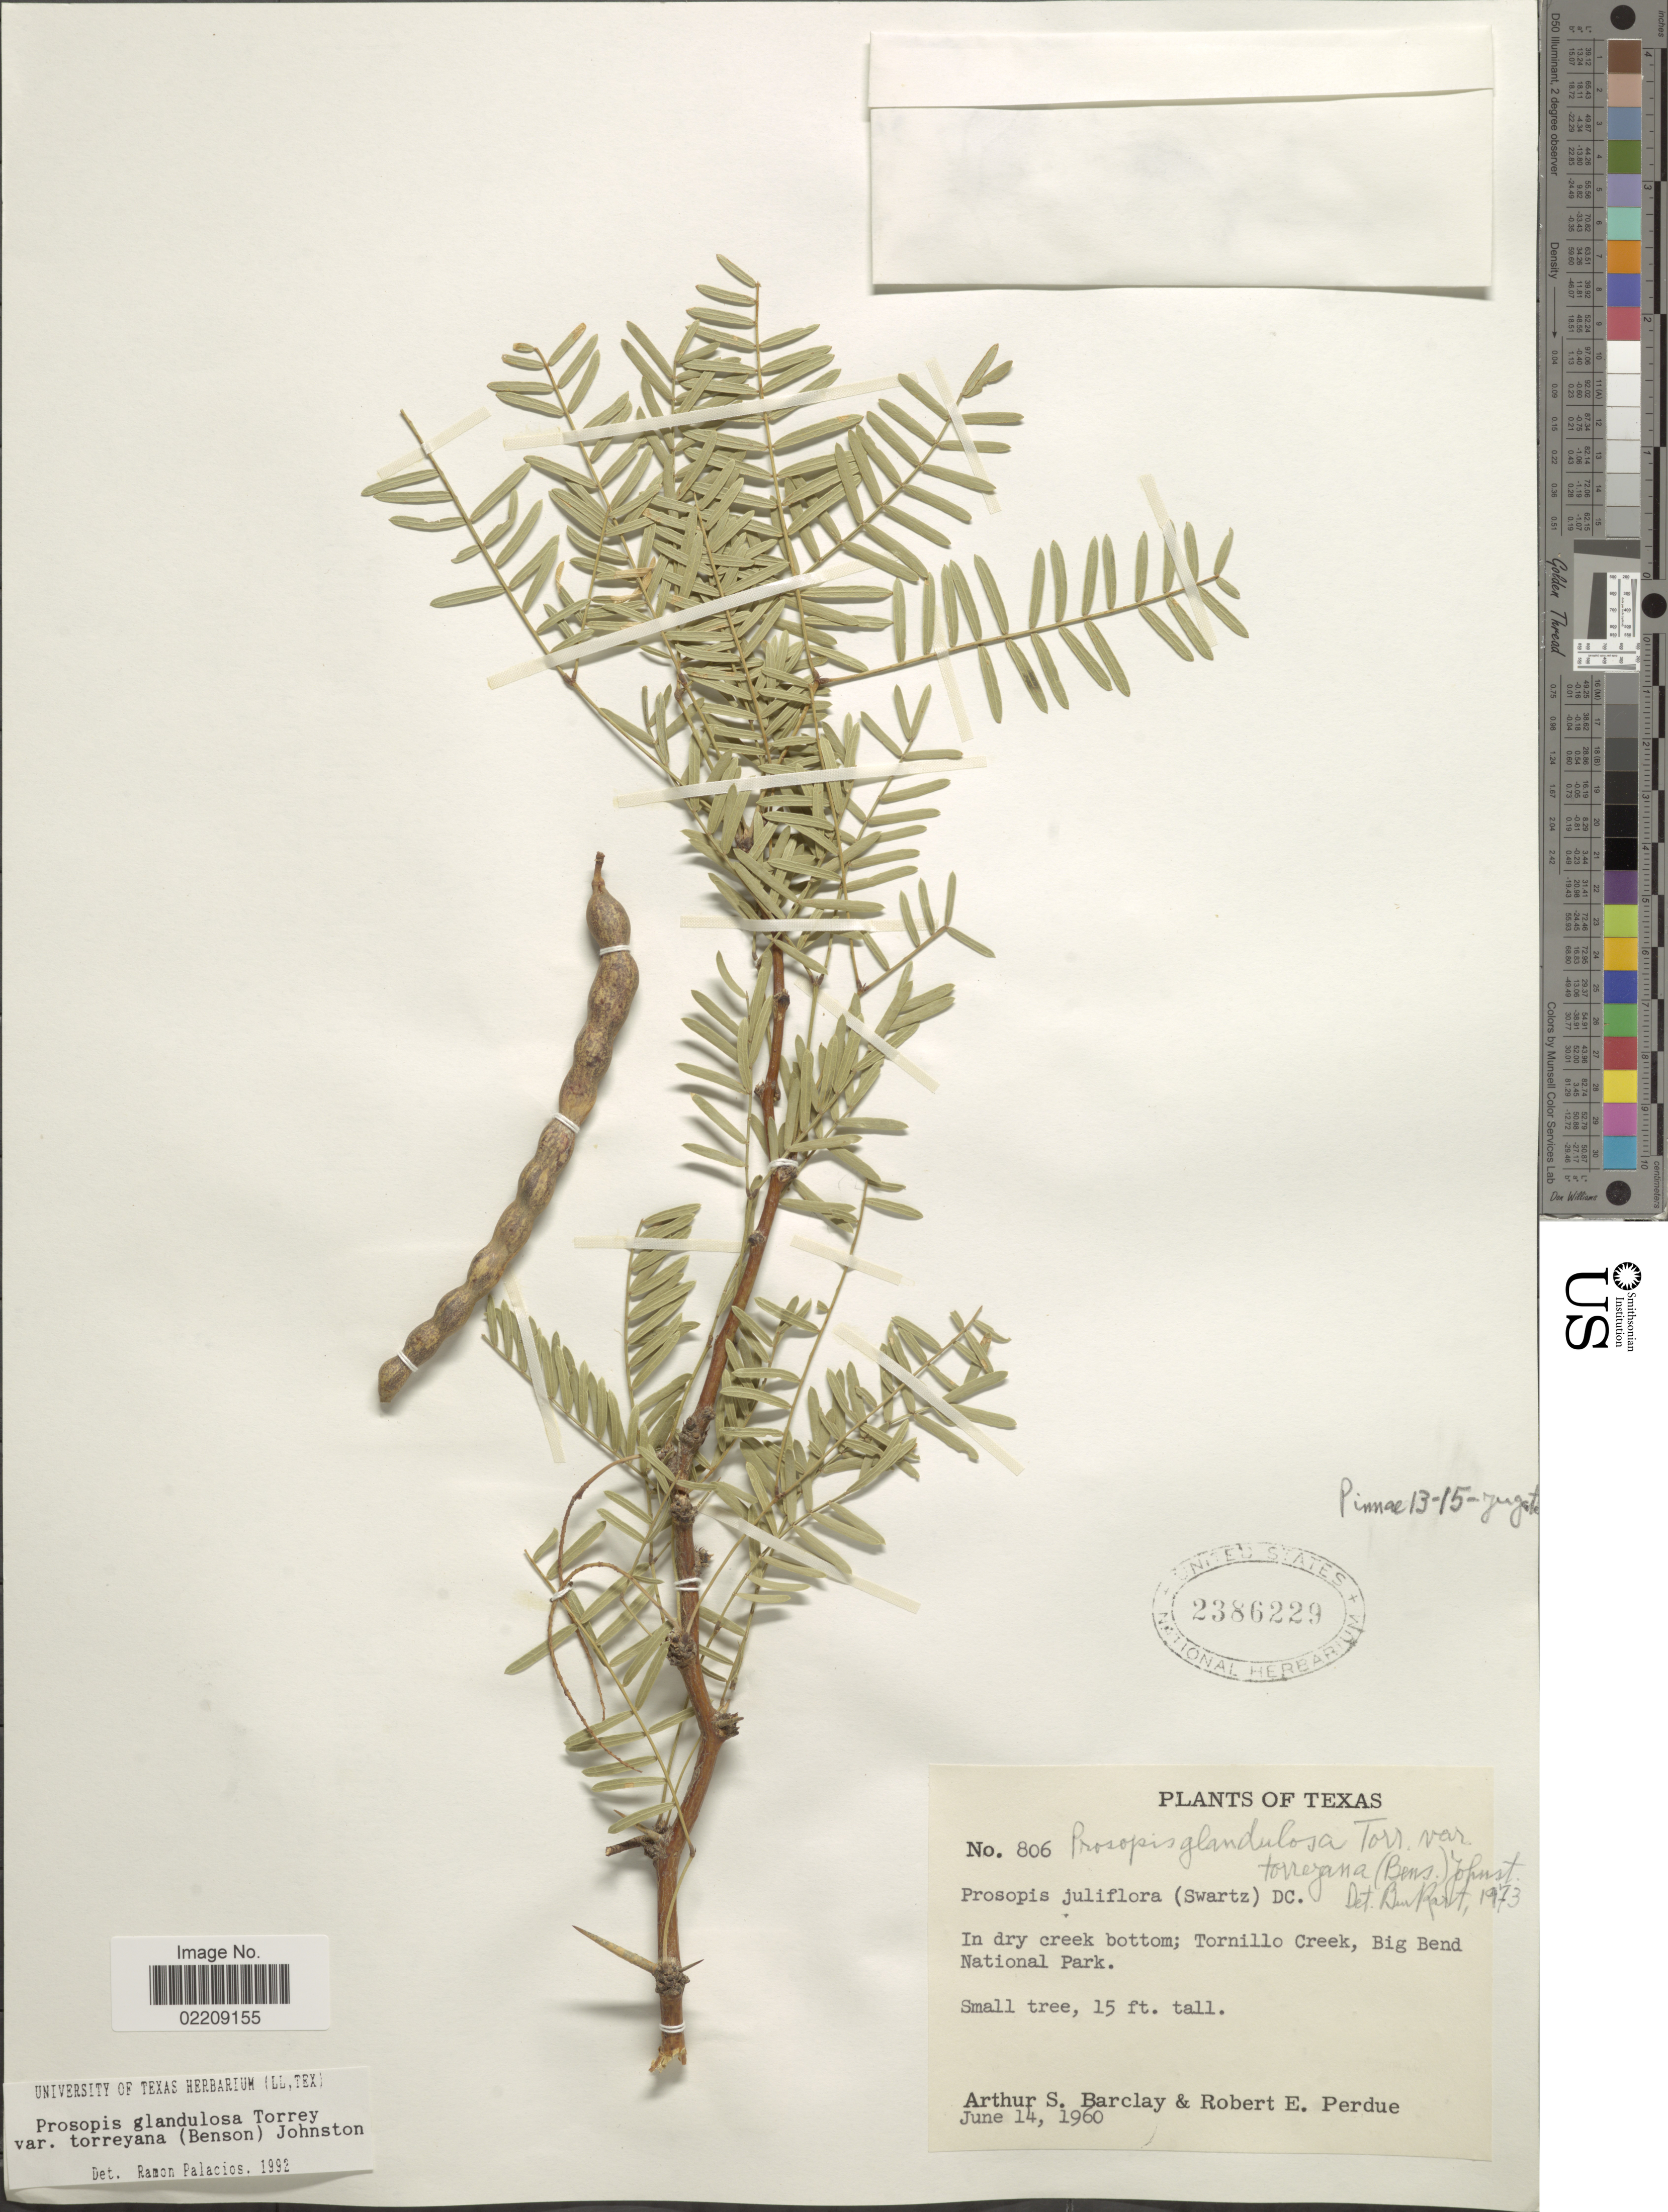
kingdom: Plantae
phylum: Tracheophyta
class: Magnoliopsida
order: Fabales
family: Fabaceae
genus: Neltuma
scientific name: Neltuma odorata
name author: (Torr. & Frém.) C. E. Hughes & G.P. Lewis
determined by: Strong, Mark T., (BOT), Smithsonian Institution - National Museum of Natural History (UNITED STATES)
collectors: A. S. Barclay & R. E. Perdue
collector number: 806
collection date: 1960-06-14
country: United States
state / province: Texas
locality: In dry creek bottom; Tornillo Creek, Big Bend National Park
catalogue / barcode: US 2386229